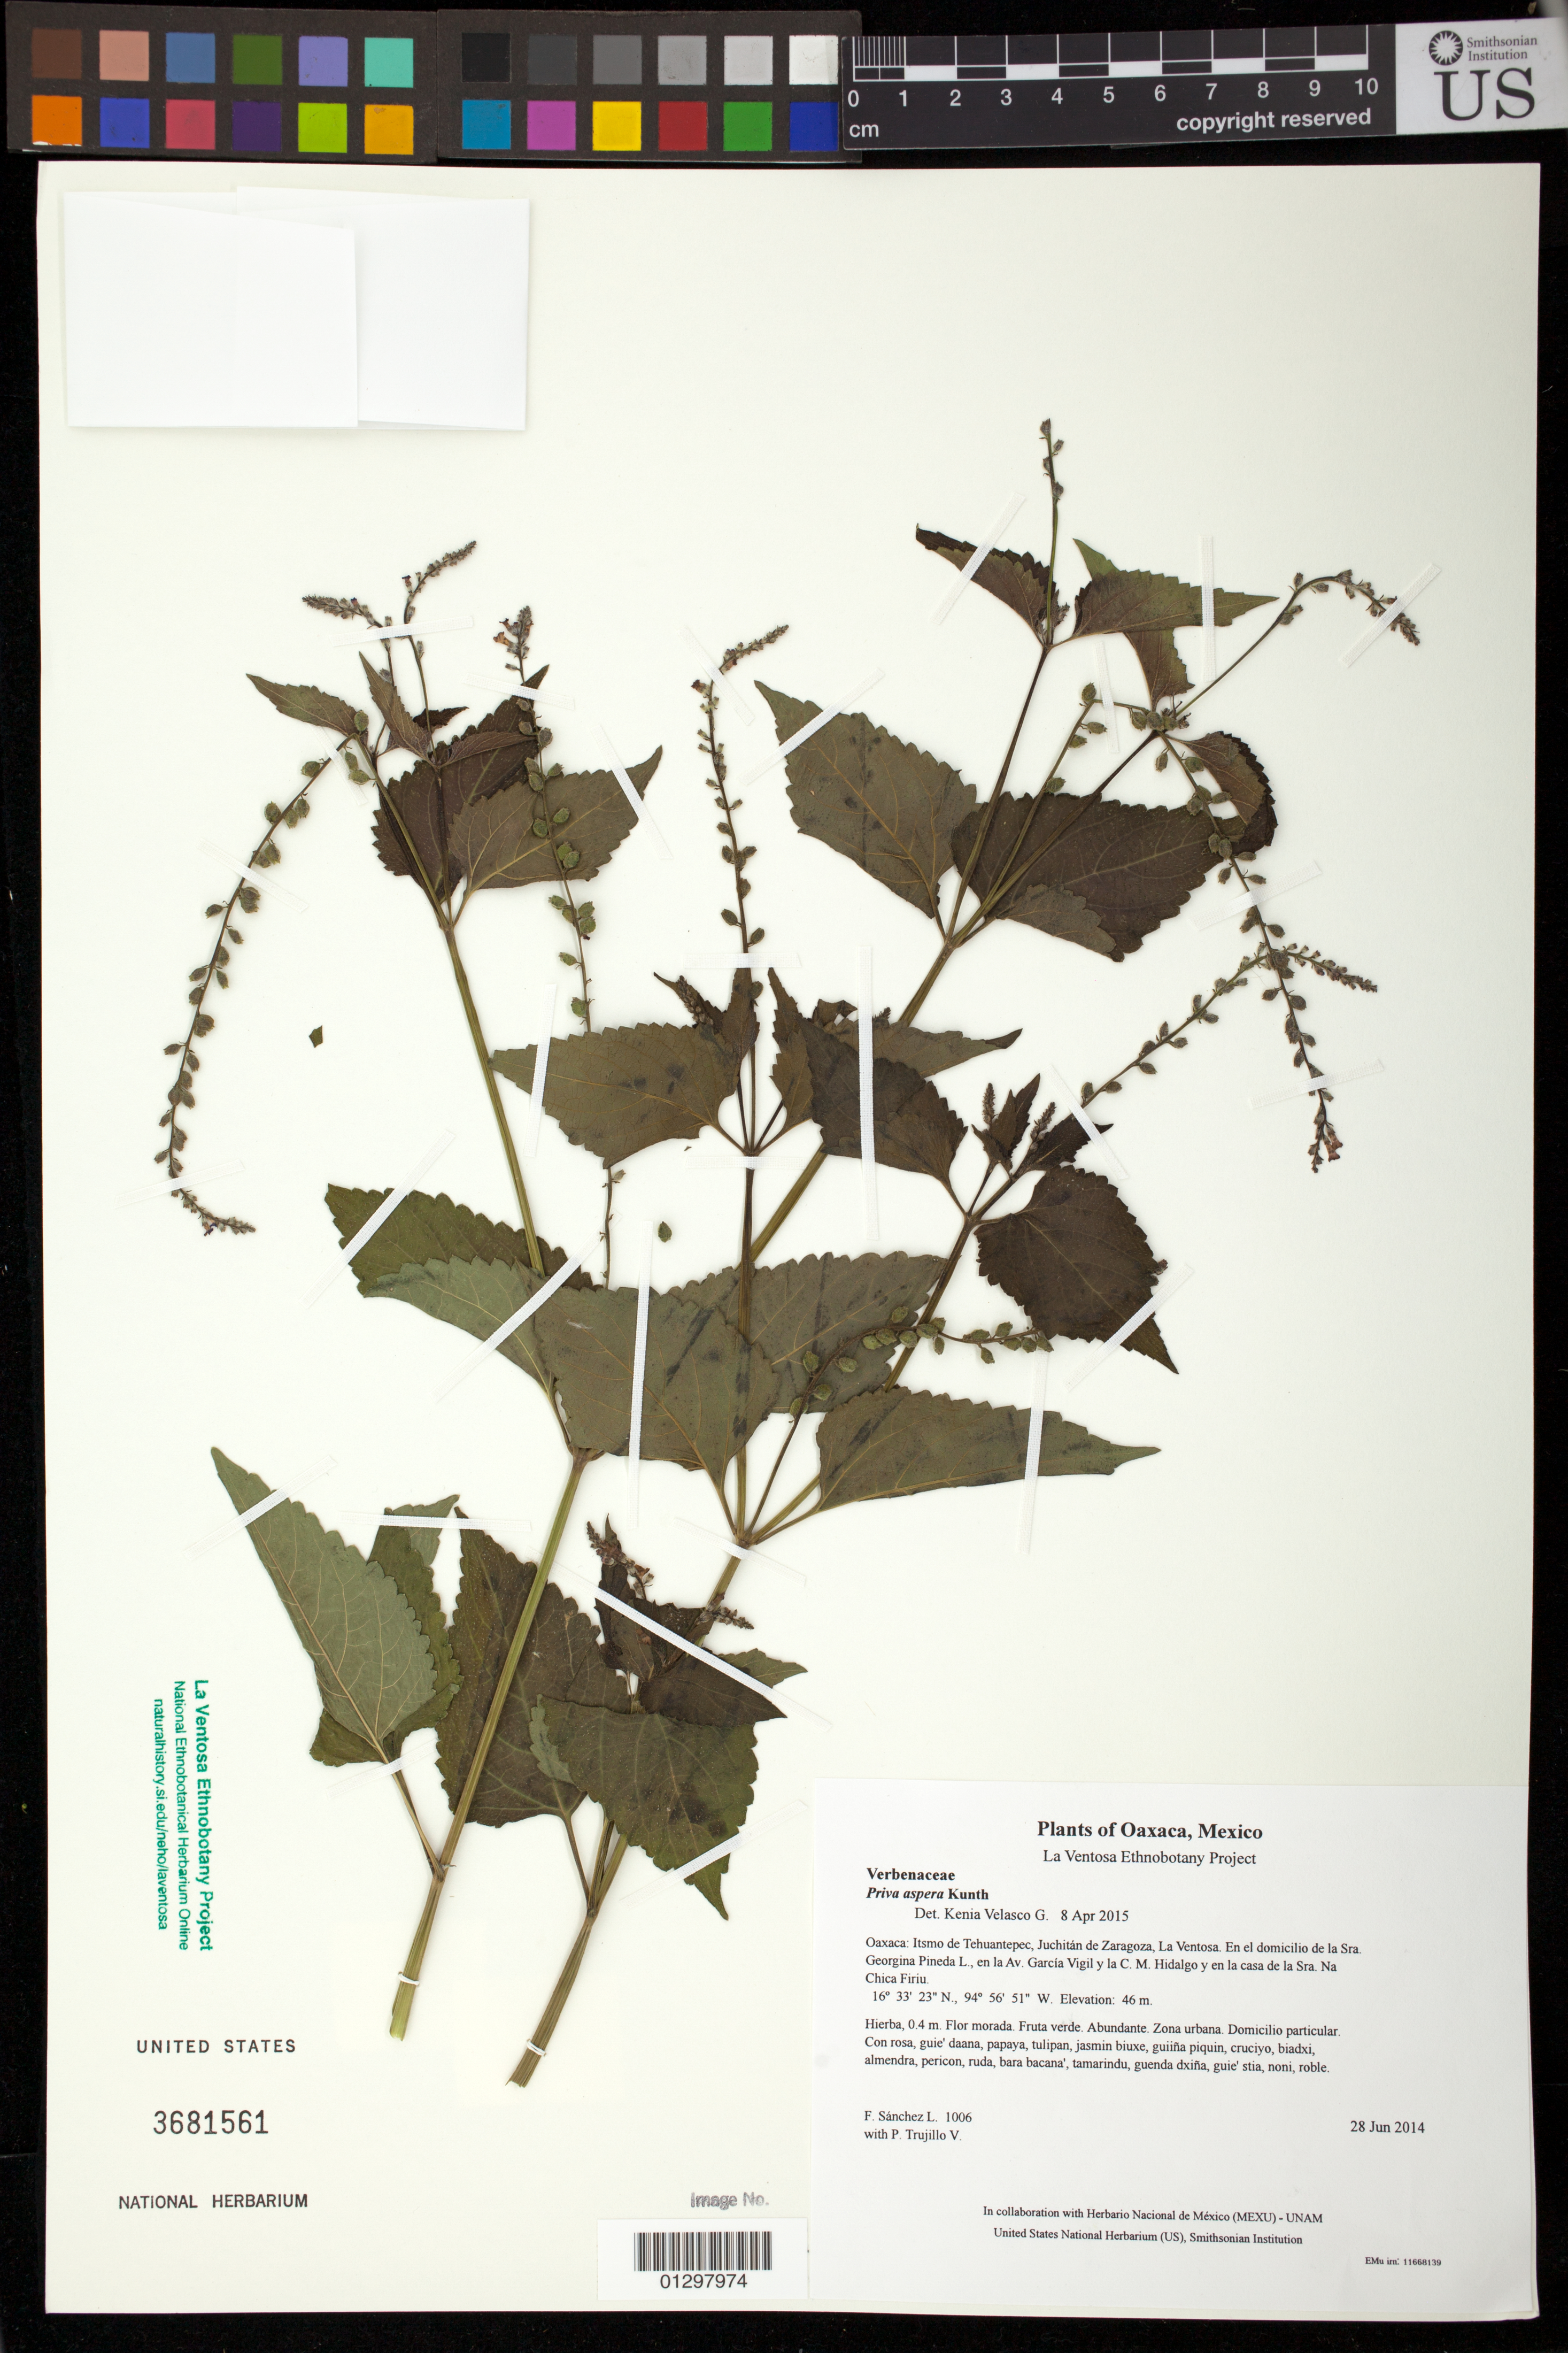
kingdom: Plantae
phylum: Tracheophyta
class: Magnoliopsida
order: Lamiales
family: Verbenaceae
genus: Priva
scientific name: Priva aspera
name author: Kunth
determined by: Velasco G., Kenia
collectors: F. Sánchez L. & P. Trujillo V.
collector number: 1006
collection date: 2014-06-28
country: Mexico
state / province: Oaxaca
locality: Itsmo de Tehuantepec, Juchitán de Zaragoza, La Ventosa. En el domicilio de la Sra. Georgina Pineda L., en la Av. García Vigil y la C. M. Hidalgo y en la casa de la Sra. Na Chica Firiu.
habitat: Zona urbana. Domicilio particular.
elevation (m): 46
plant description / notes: JEBOT, MEXU, SERO, US; Guixi bandaga. 0.4 m. Guie' nagu. Cuaananaxhi naga'. Stale.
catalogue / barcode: US 3681561